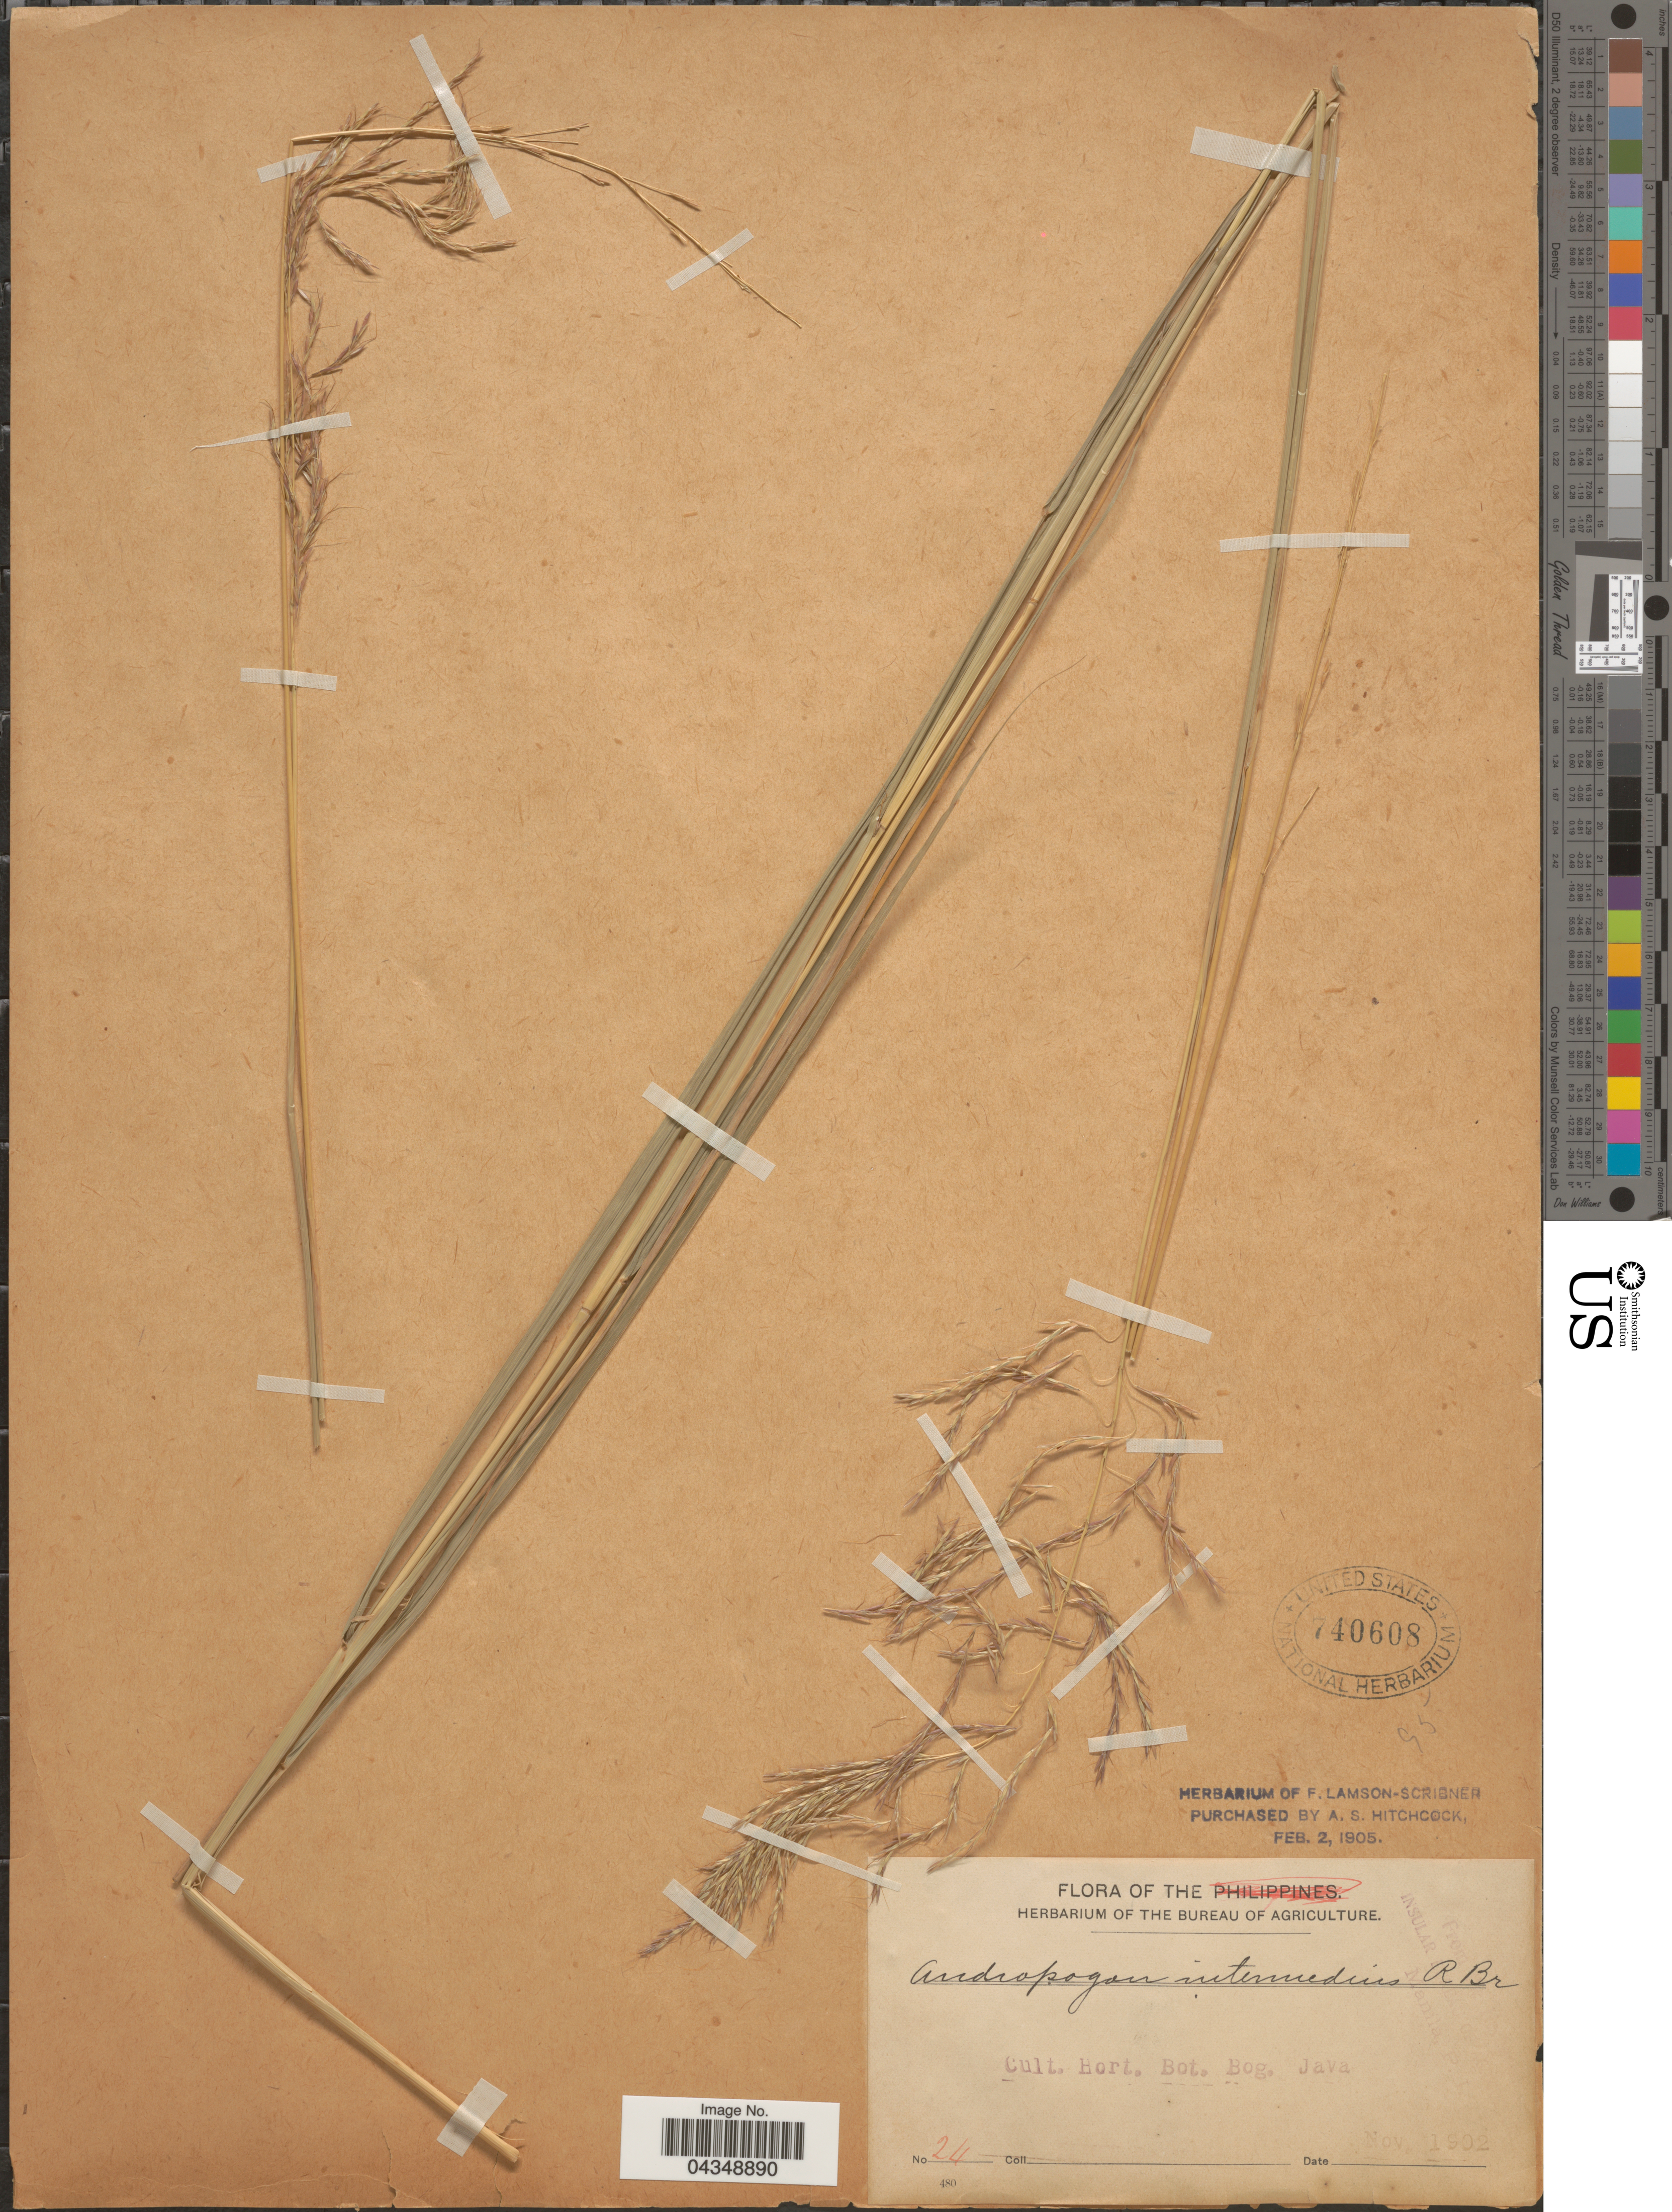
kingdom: Plantae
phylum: Tracheophyta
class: Liliopsida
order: Poales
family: Poaceae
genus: Bothriochloa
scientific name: Bothriochloa bladhii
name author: (Retz.) S.T. Blake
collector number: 24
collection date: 1902-11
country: Indonesia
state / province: Java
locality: Cult. Hort. Bot. Bog. Java.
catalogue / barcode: US 740608